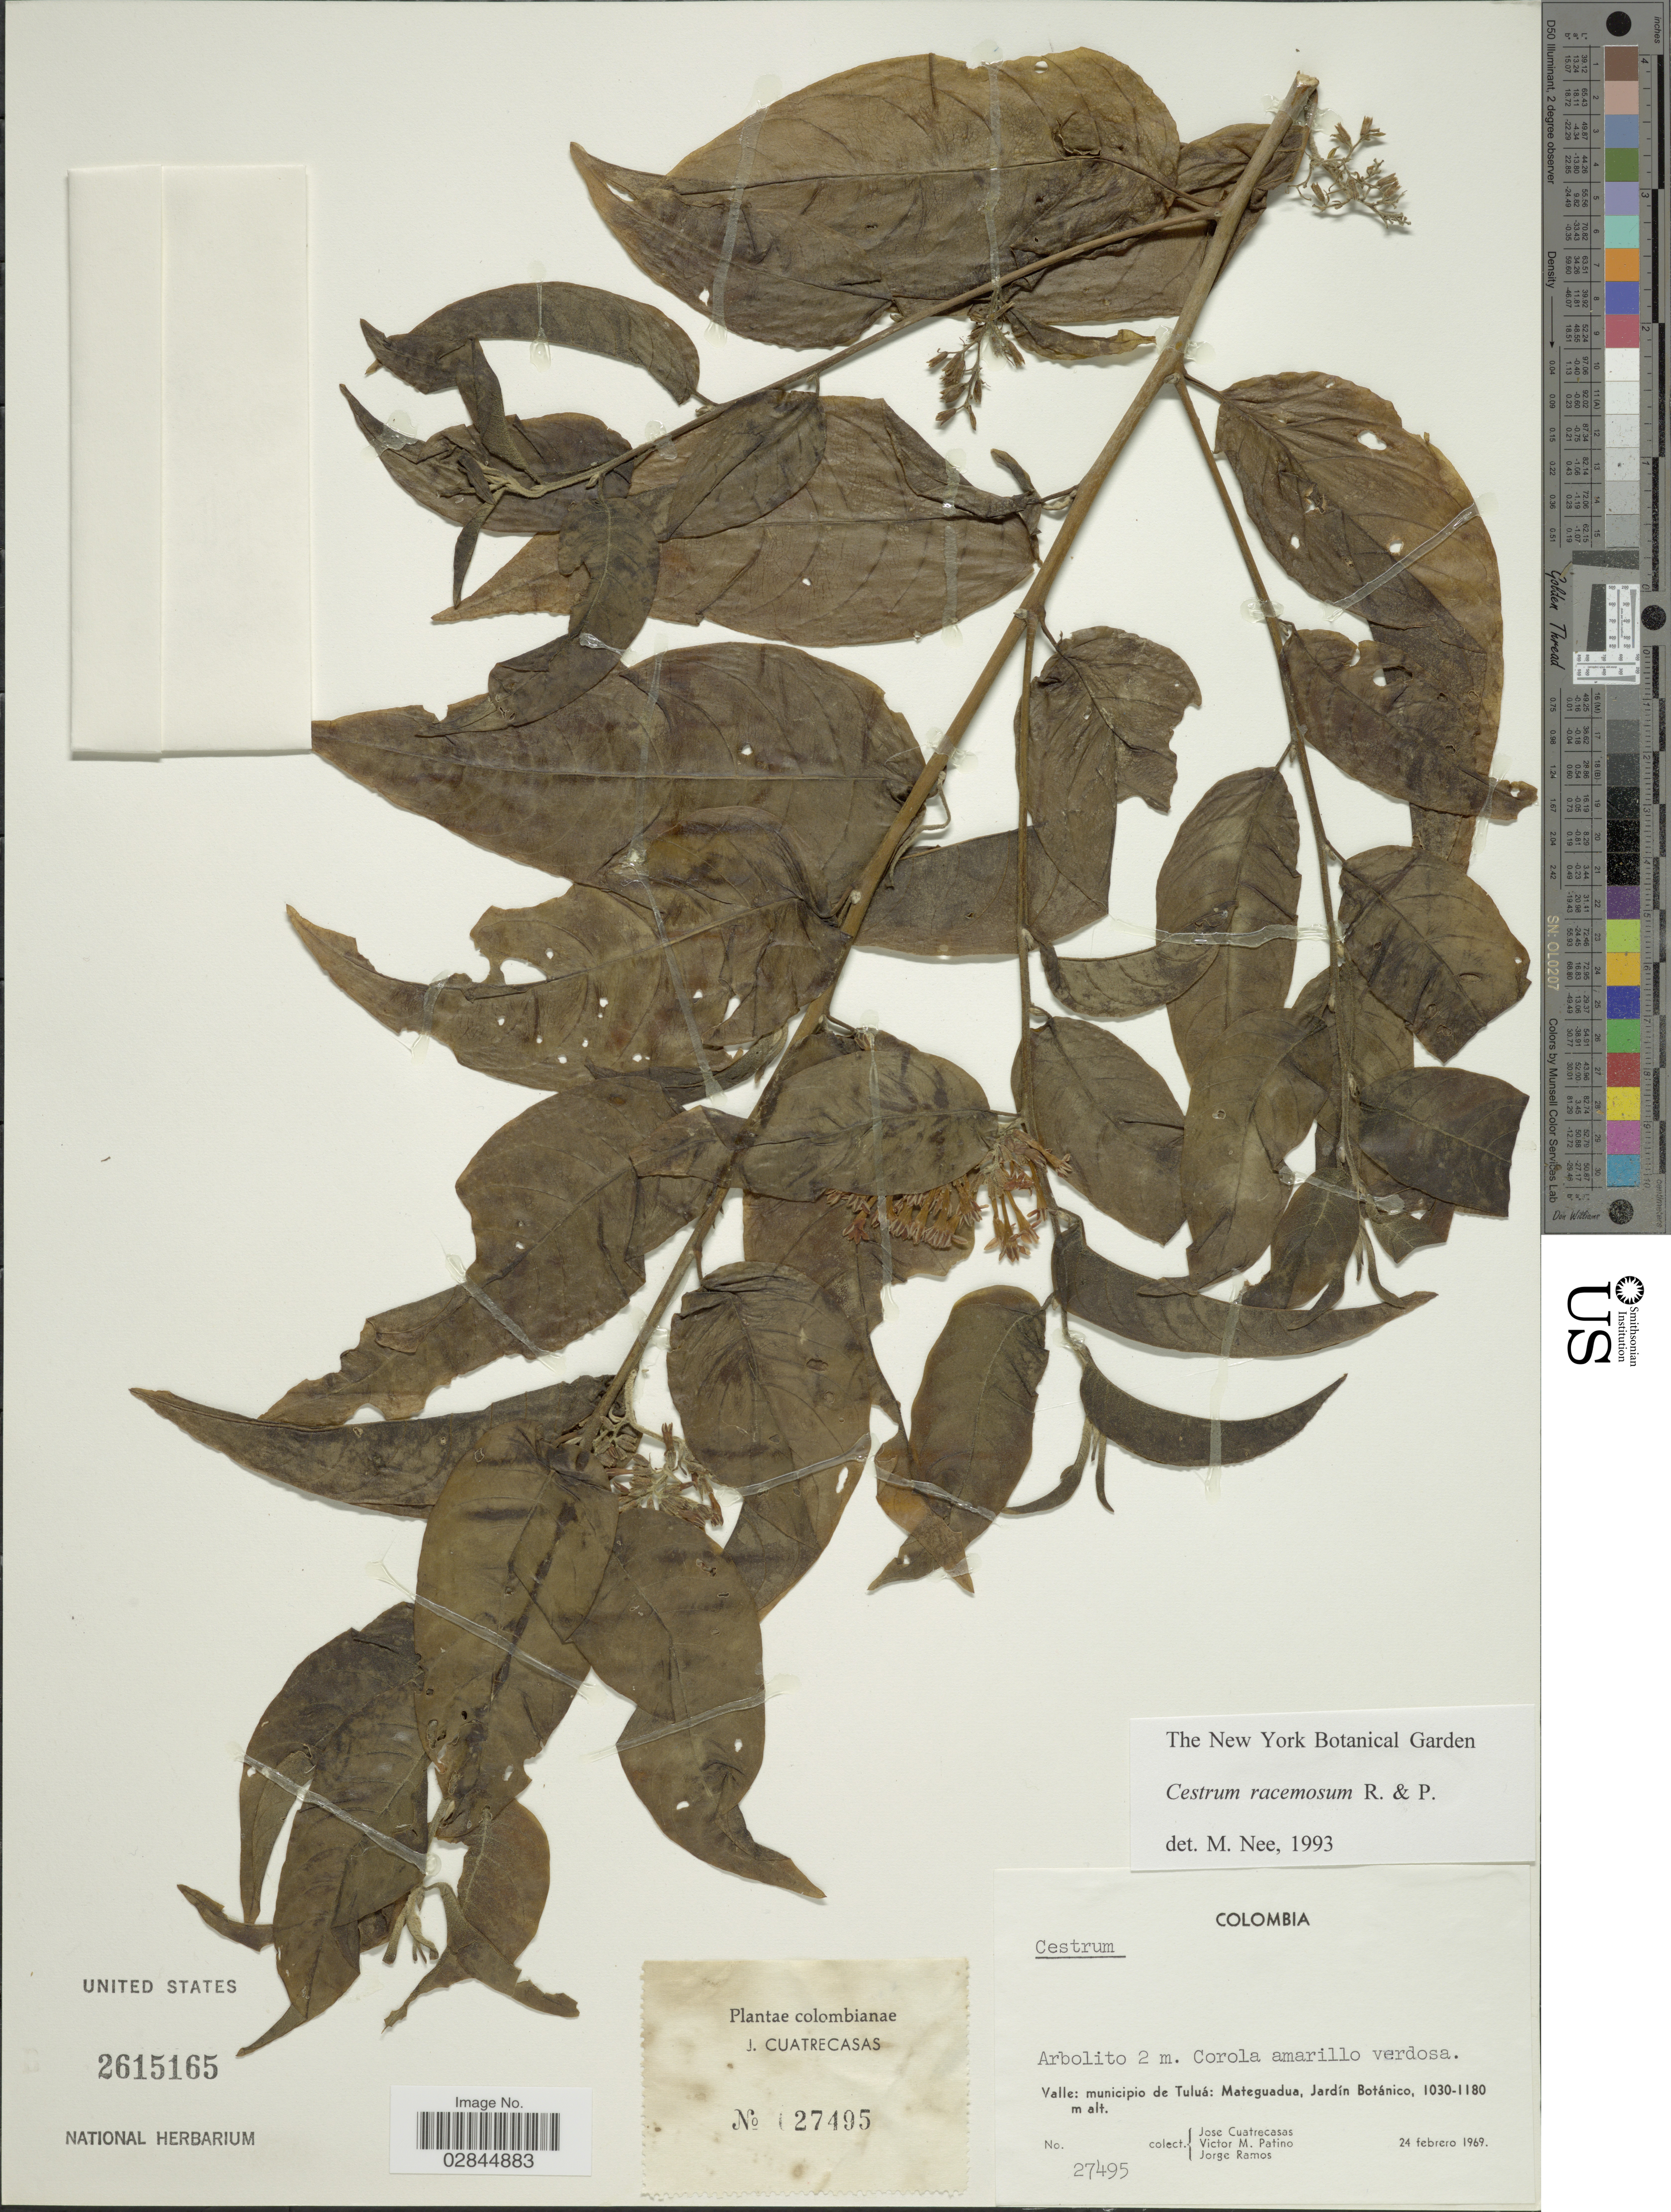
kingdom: Plantae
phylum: Tracheophyta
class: Magnoliopsida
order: Solanales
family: Solanaceae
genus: Cestrum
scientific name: Cestrum racemosum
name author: Ruiz & Pav.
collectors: J. Cuatrecasas, V. M. Patiño & J. Ramos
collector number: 27495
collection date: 1969-02-24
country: Colombia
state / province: Valle del Cauca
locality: Municipio de Tuluá: Mateguadua, Jardín Botánico.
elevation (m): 1030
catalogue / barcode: US 2615165